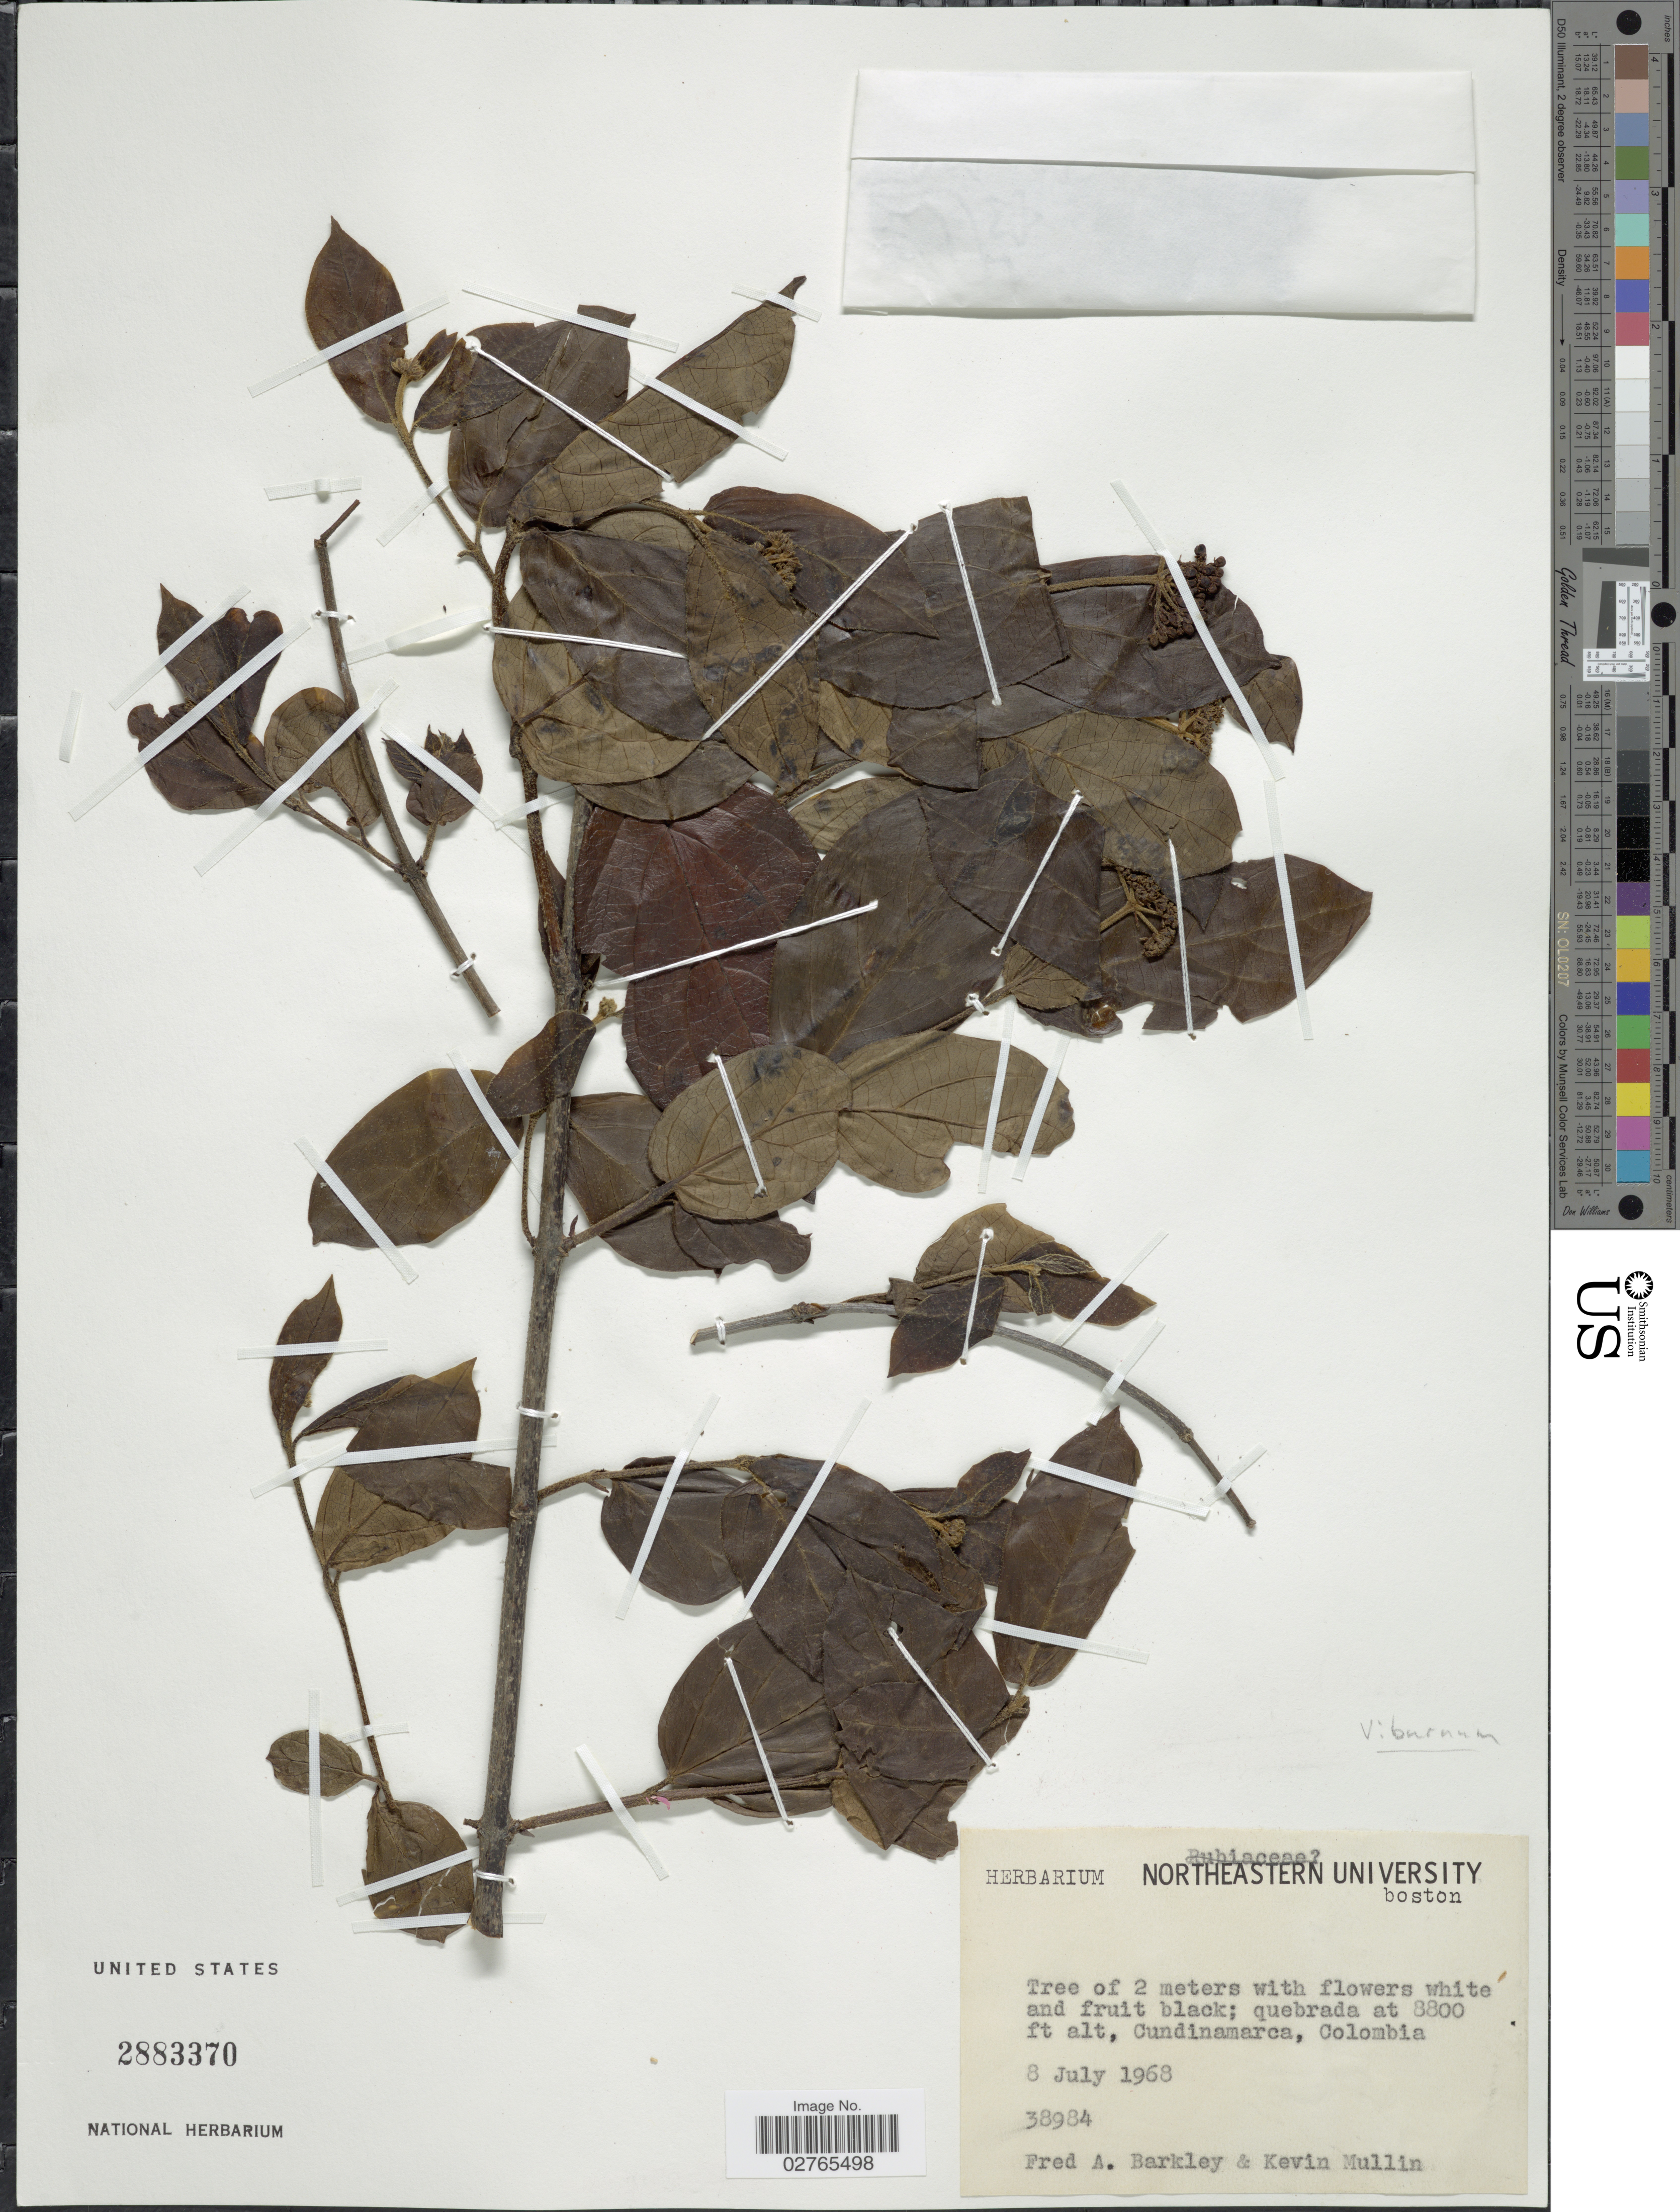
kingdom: Plantae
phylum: Tracheophyta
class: Magnoliopsida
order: Dipsacales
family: Viburnaceae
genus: Viburnum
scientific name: Viburnum sp.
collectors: F. A. Barkley & K. Mullin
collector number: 38984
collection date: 1968-07-08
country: Colombia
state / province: Cundinamarca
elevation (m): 2682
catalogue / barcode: US 2883370